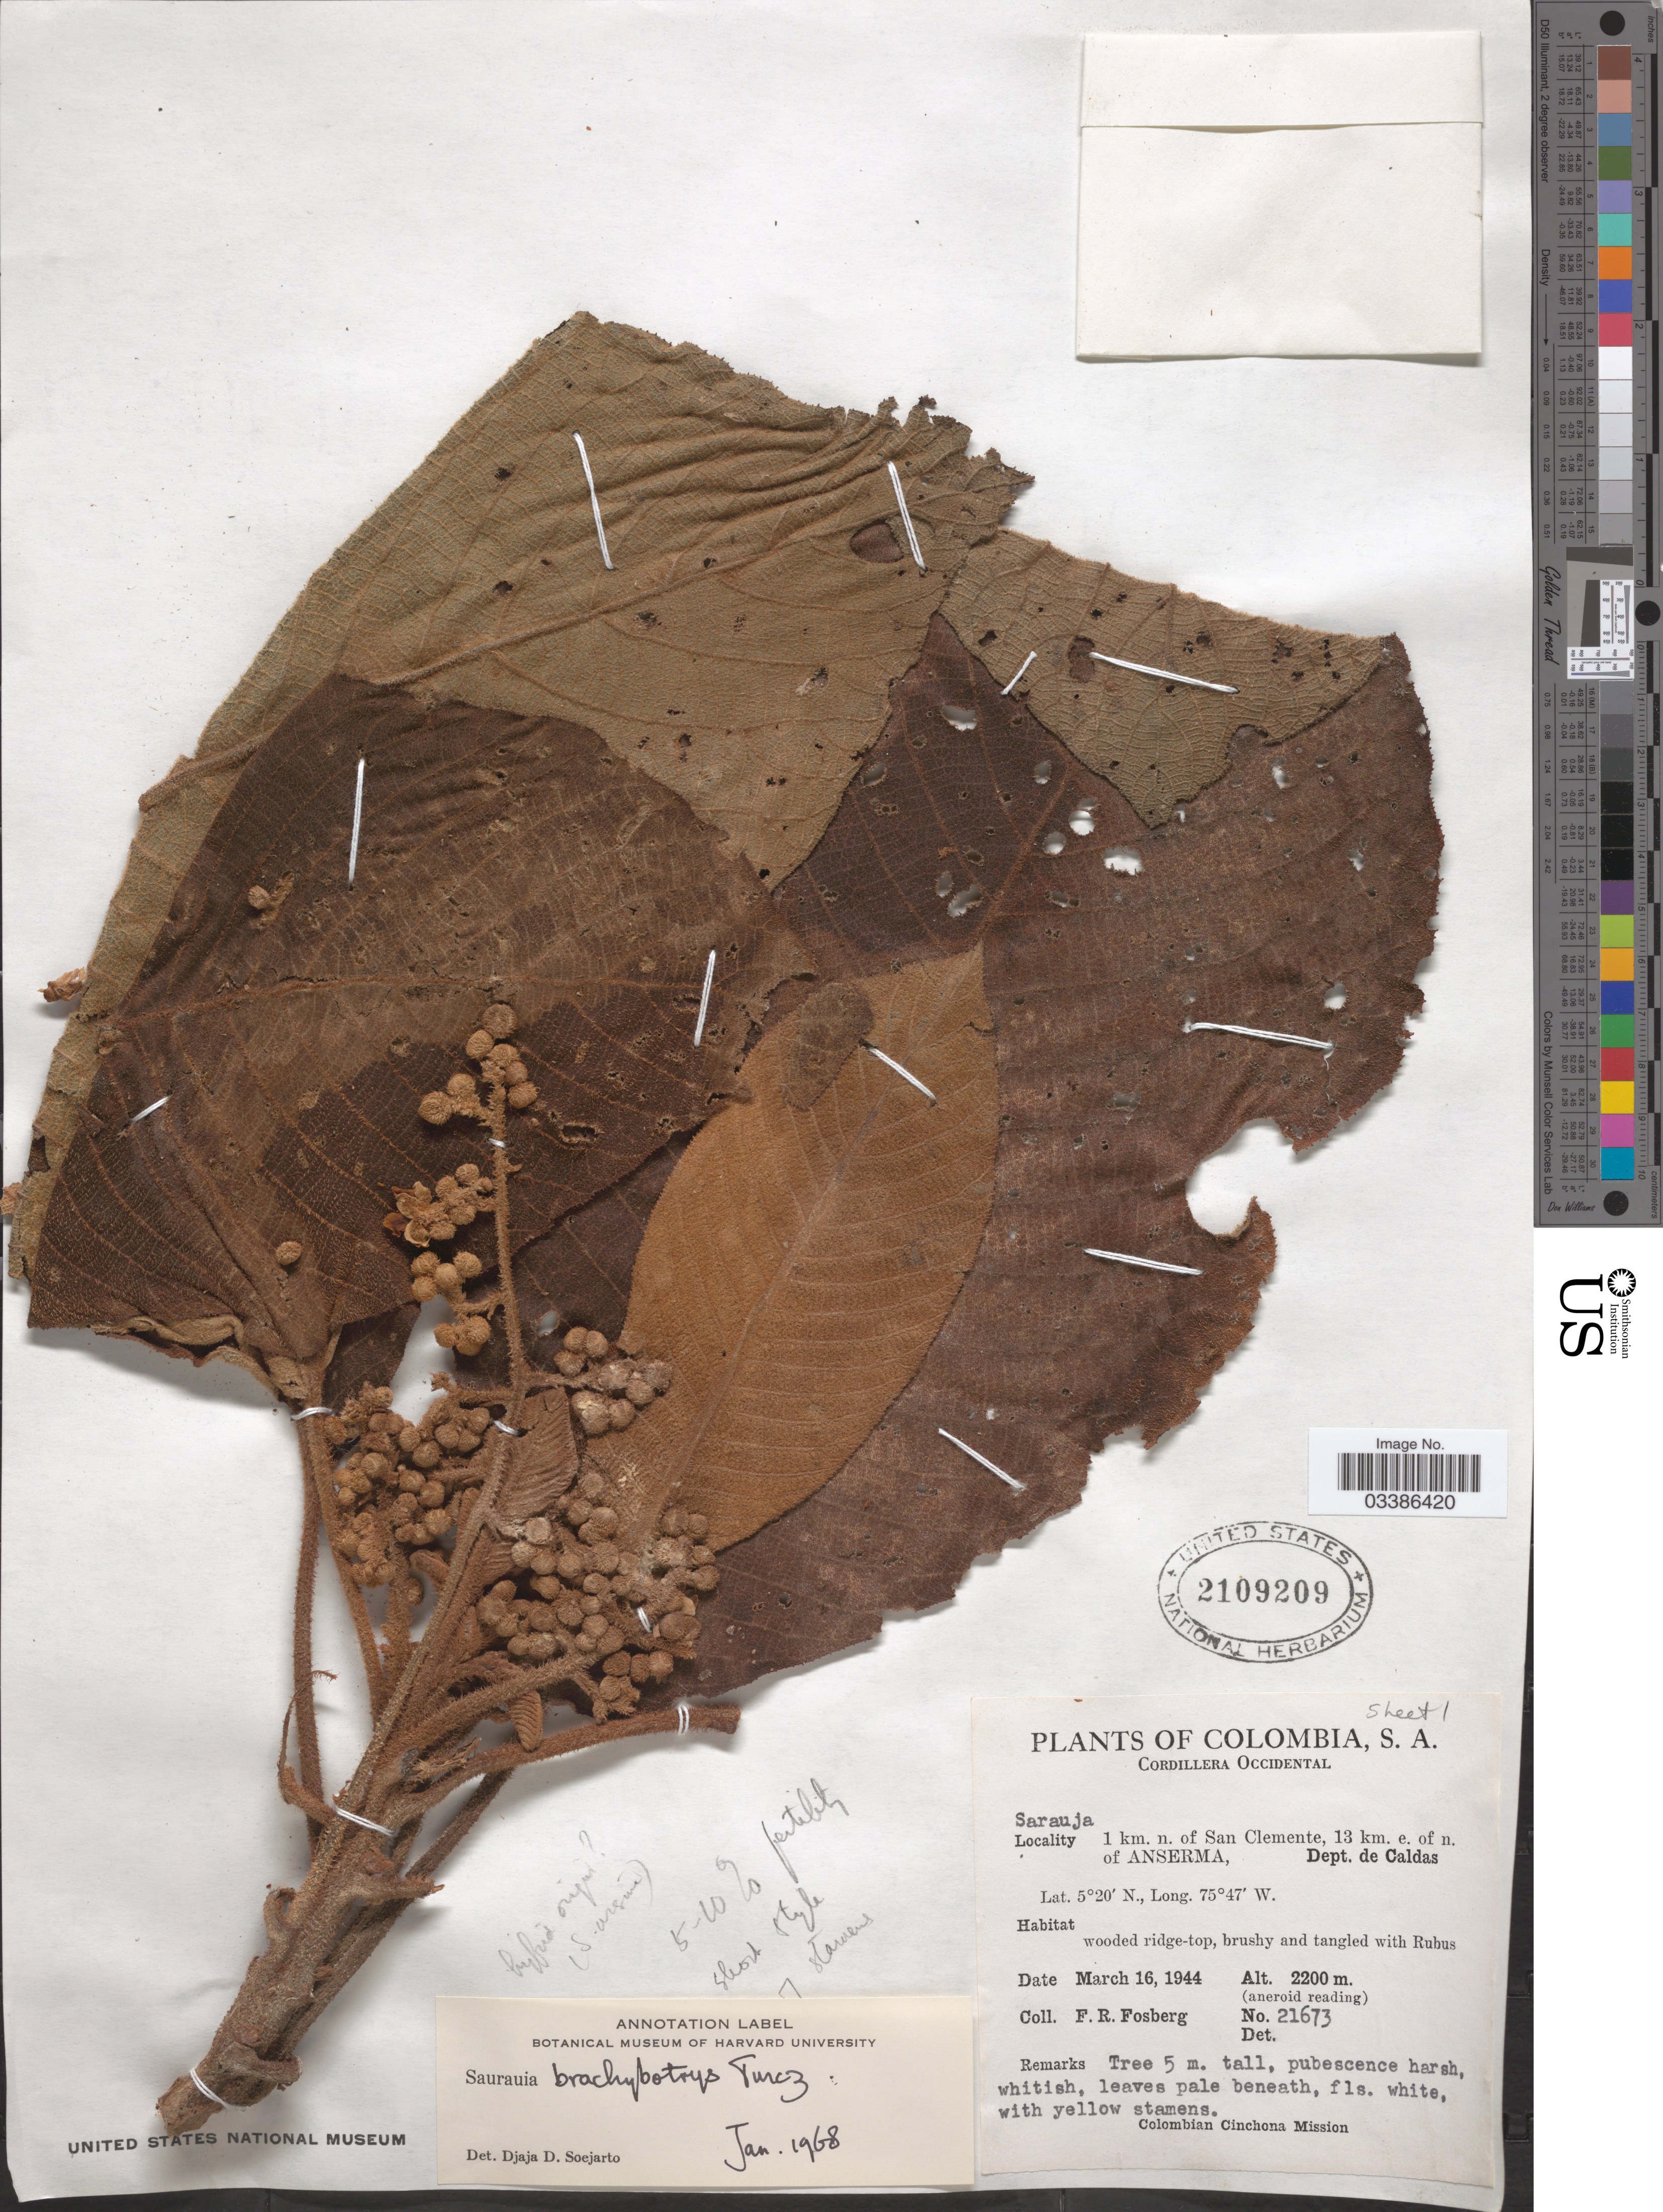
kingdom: Plantae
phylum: Tracheophyta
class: Magnoliopsida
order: Ericales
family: Actinidiaceae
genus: Saurauia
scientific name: Saurauia brachybotrys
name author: Turcz.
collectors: F. R. Fosberg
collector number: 21673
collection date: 1944-03-16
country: Colombia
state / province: Caldas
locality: Cordillera Occidental. 1 km. n. of San Clemente, 13 km. e. of n. of Anserma, Dept. de Caldas.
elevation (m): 2200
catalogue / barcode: US 2109209